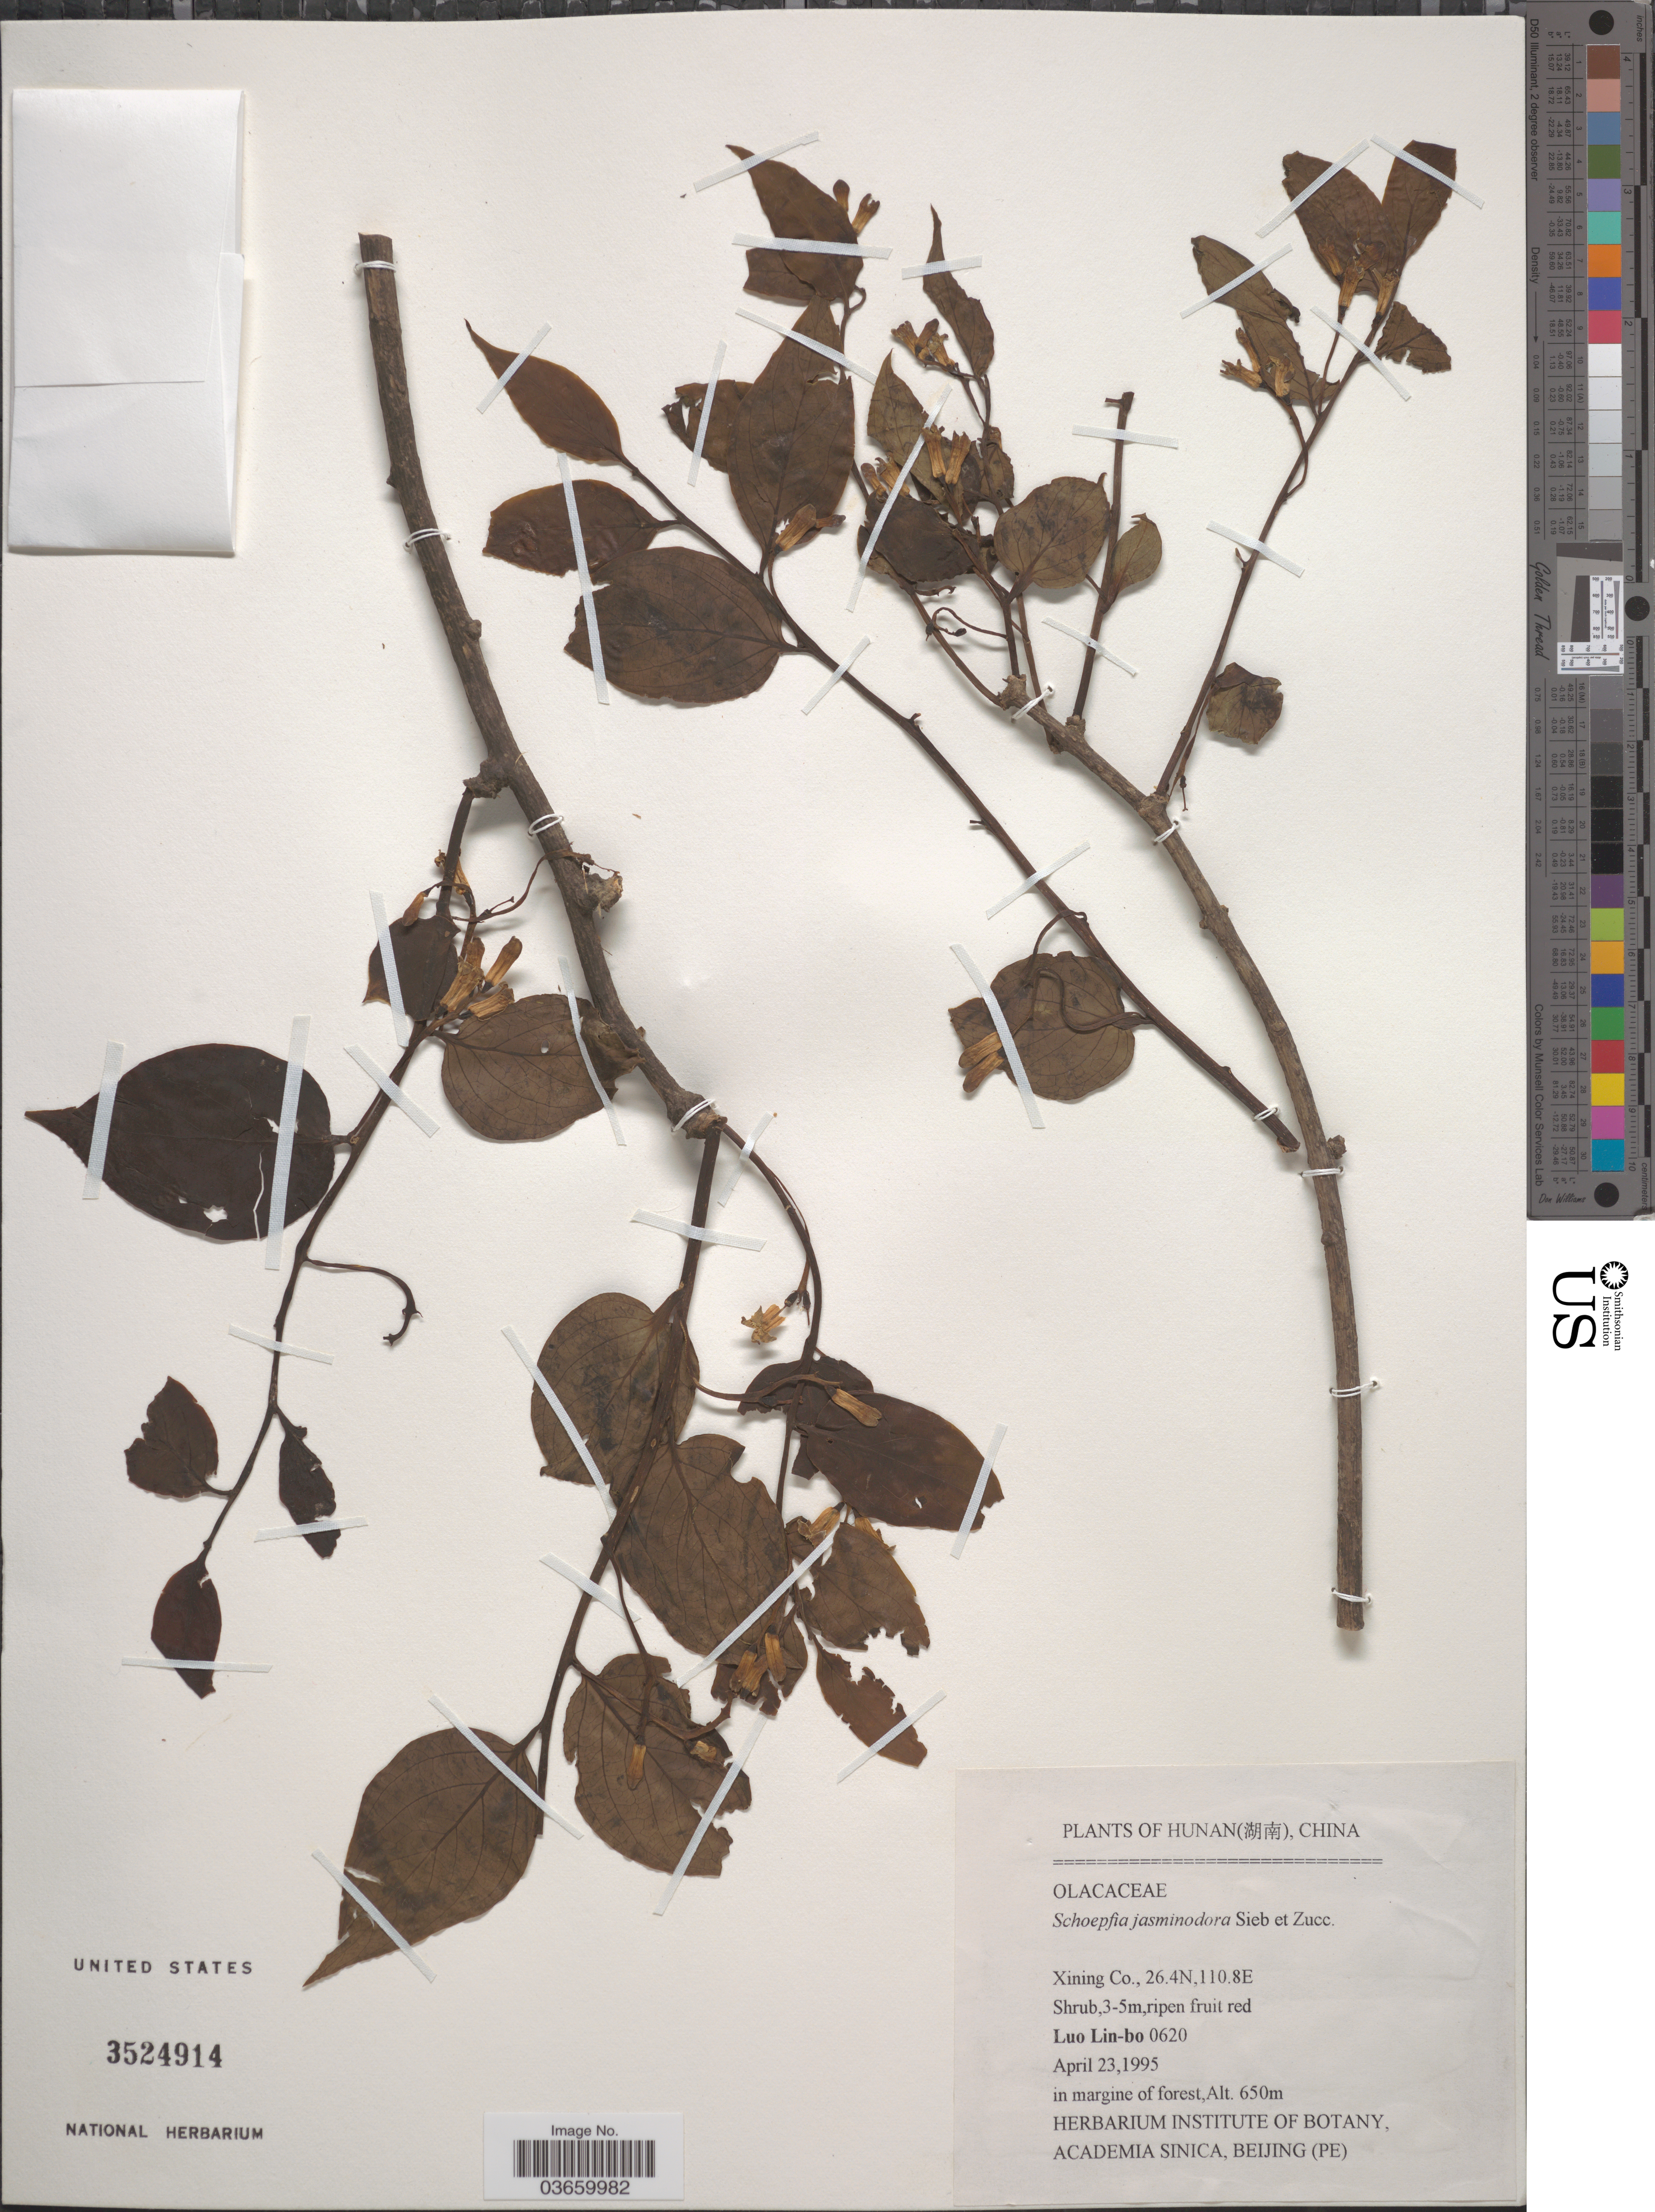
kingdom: Plantae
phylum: Tracheophyta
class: Magnoliopsida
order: Santalales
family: Schoepfiaceae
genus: Schoepfia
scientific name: Schoepfia jasminodora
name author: Zucc. & Siebold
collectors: L. Lin-bo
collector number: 0620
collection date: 1995-04-23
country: China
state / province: Hunan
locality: Xining Co.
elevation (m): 650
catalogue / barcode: US 3524914